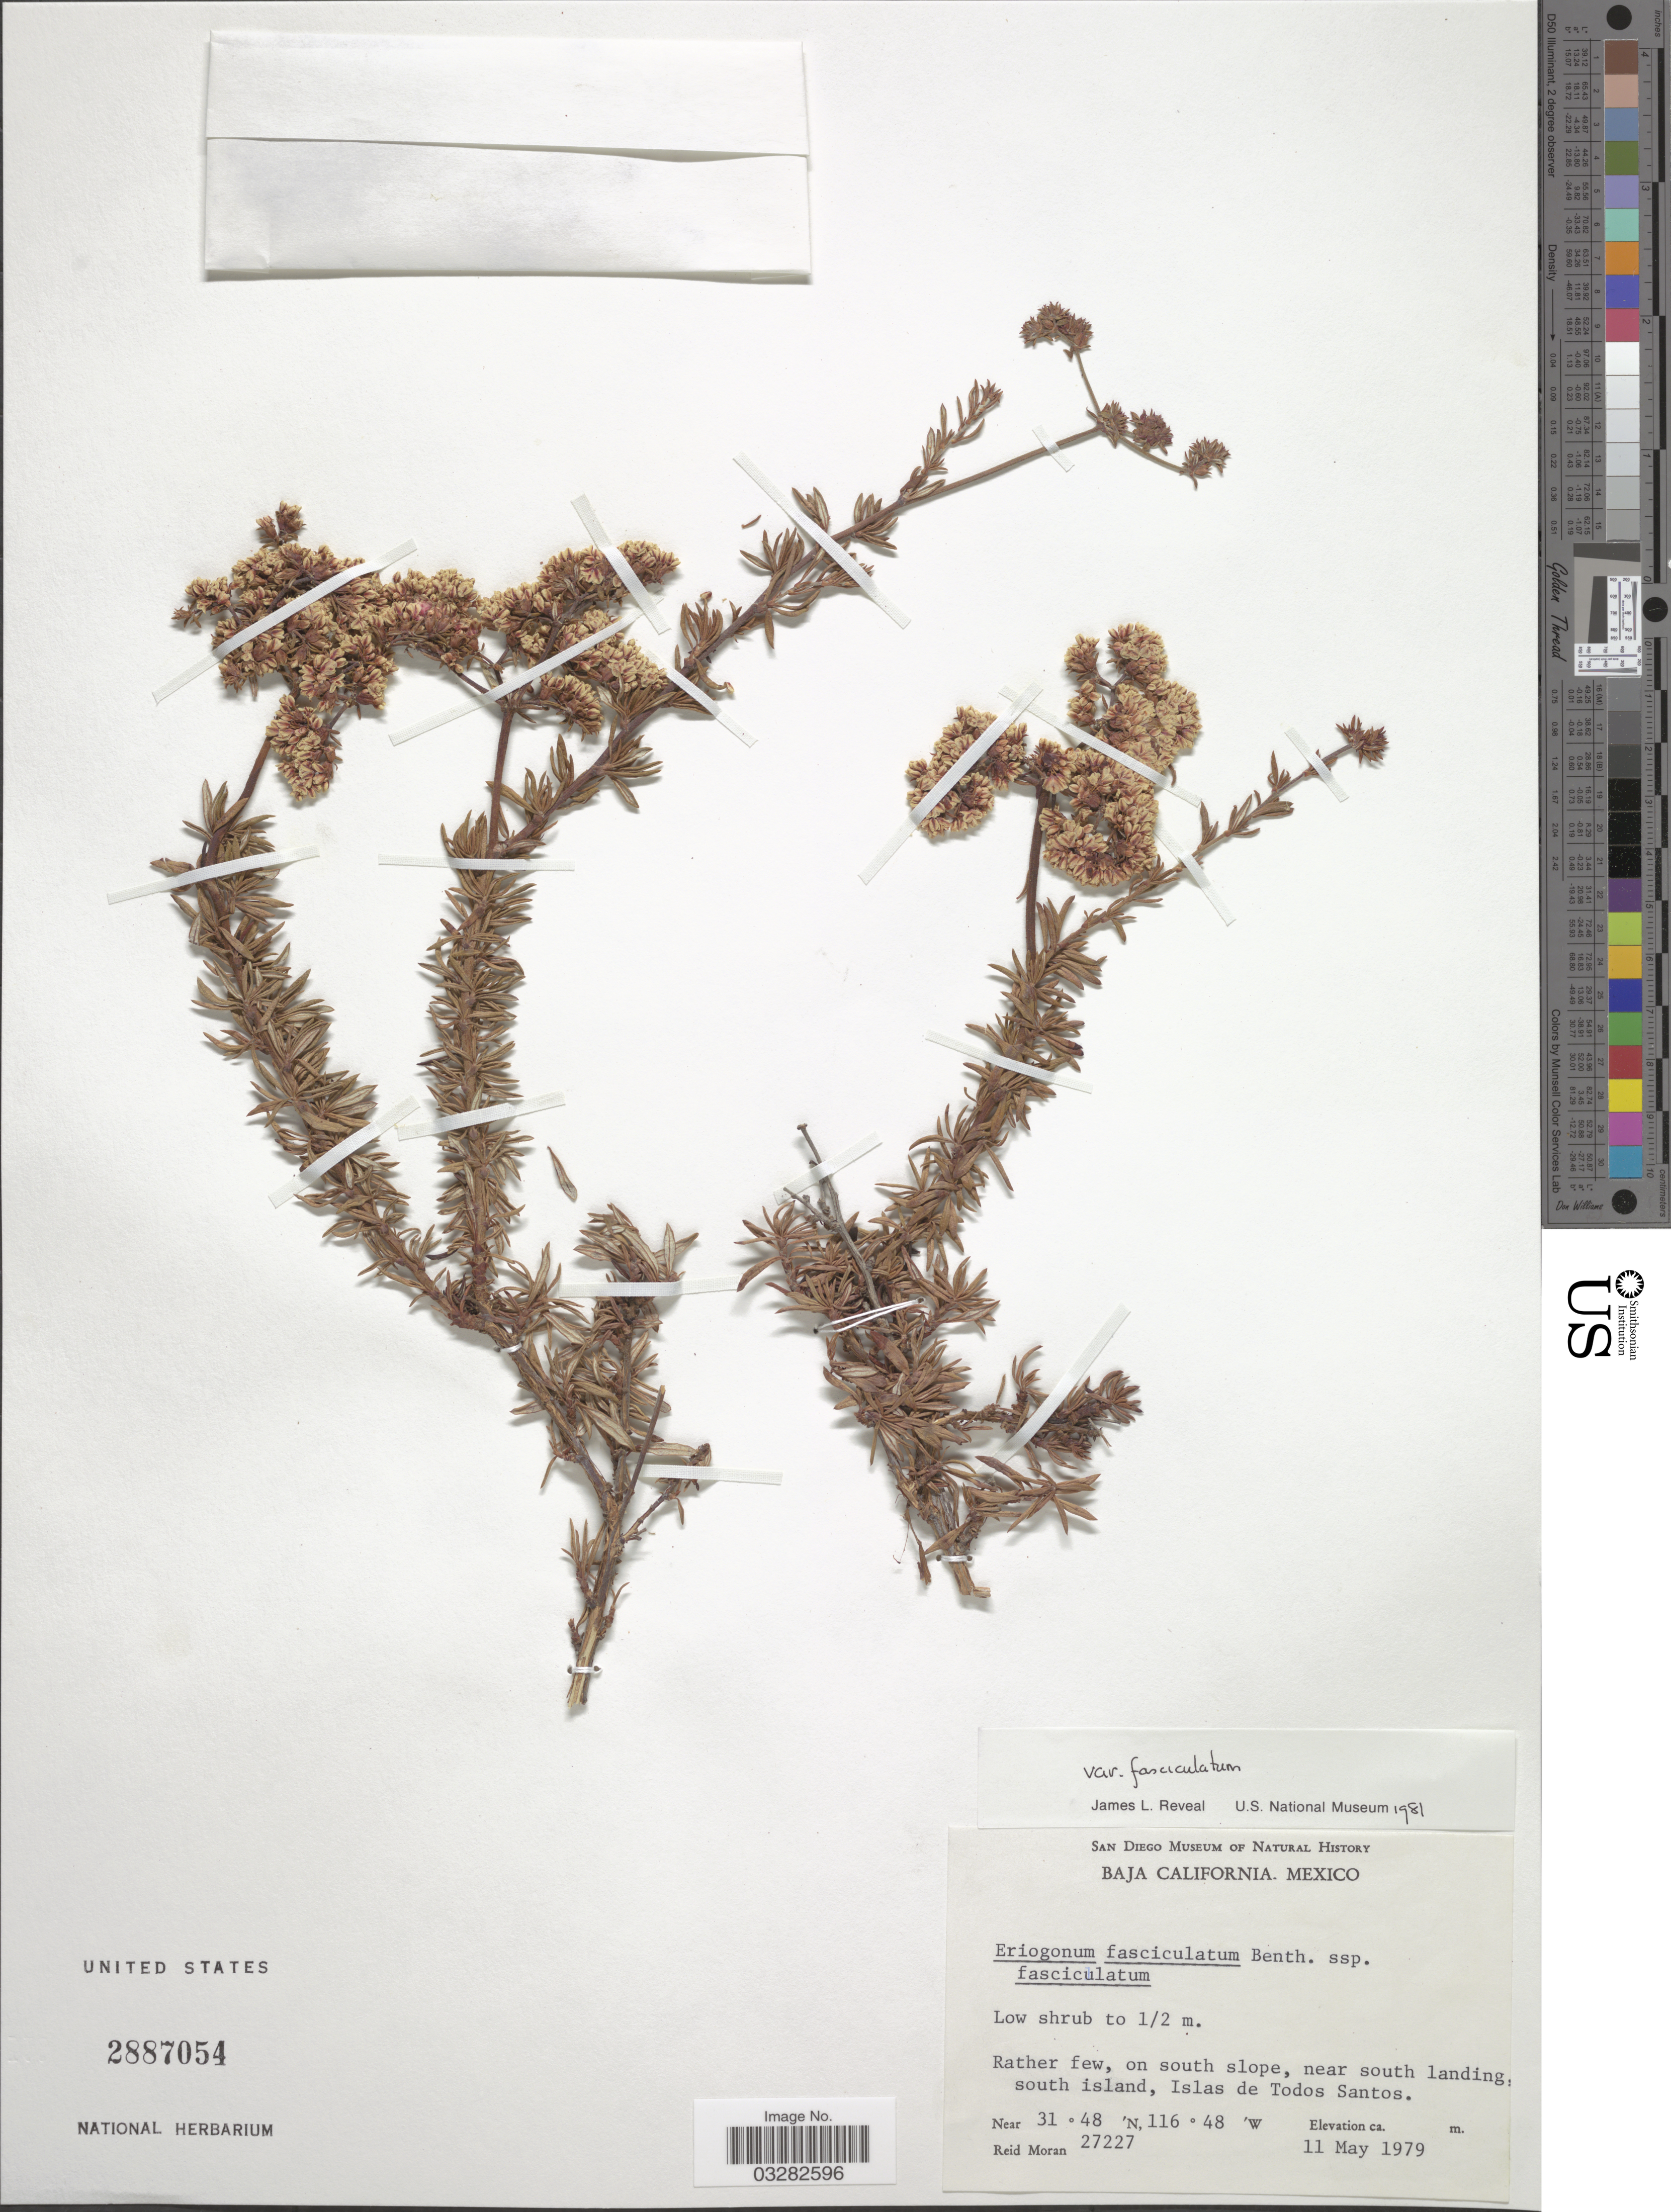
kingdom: Plantae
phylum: Tracheophyta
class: Magnoliopsida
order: Caryophyllales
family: Polygonaceae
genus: Eriogonum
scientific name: Eriogonum fasciculatum var. fasciculatum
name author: Benth.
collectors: R. Moran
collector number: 27227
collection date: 1979-05-11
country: Mexico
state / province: Baja California Norte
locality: On south slope, near south landing, south island, Islas de Todos Santos.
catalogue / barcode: US 2887054